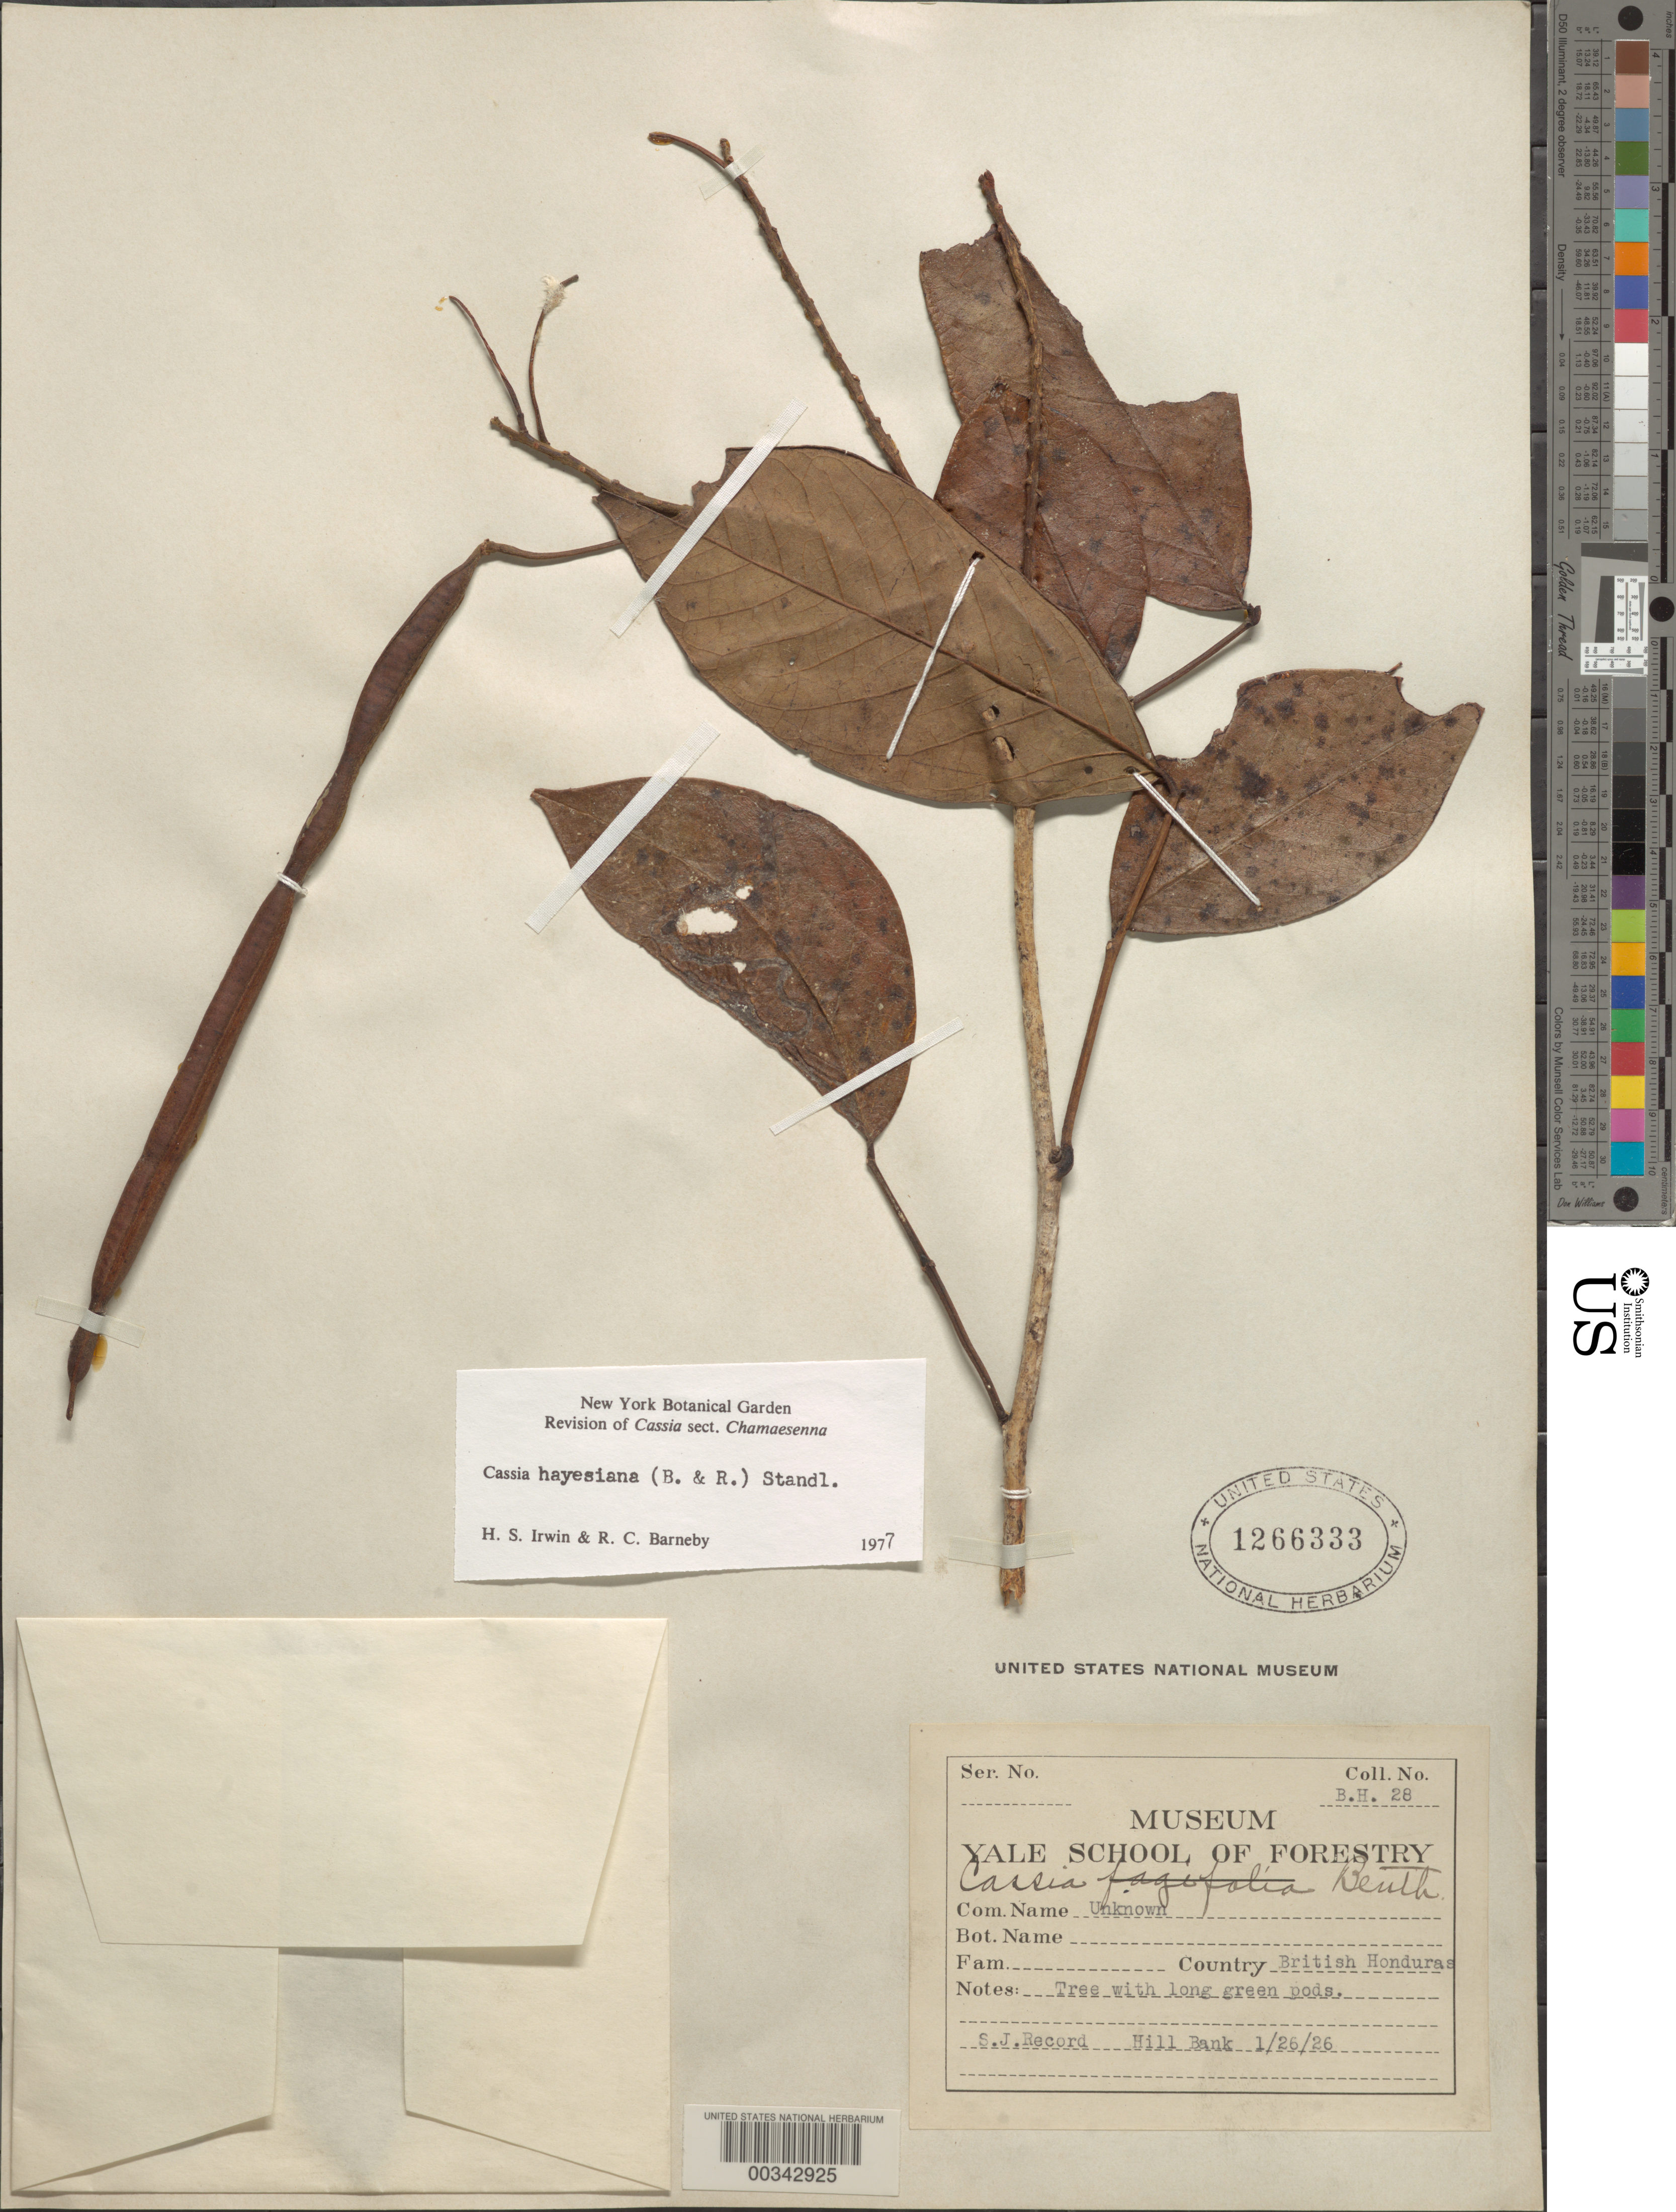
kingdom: Plantae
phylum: Tracheophyta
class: Magnoliopsida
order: Fabales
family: Fabaceae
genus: Senna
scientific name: Senna hayesiana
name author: (Britton & Rose) H.S. Irwin & Barneby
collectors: S. J. Record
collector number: B.h.28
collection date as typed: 26 Jan 1926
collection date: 1926-01-26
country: Belize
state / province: Orange Walk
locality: Hillbank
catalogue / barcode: US 1266333